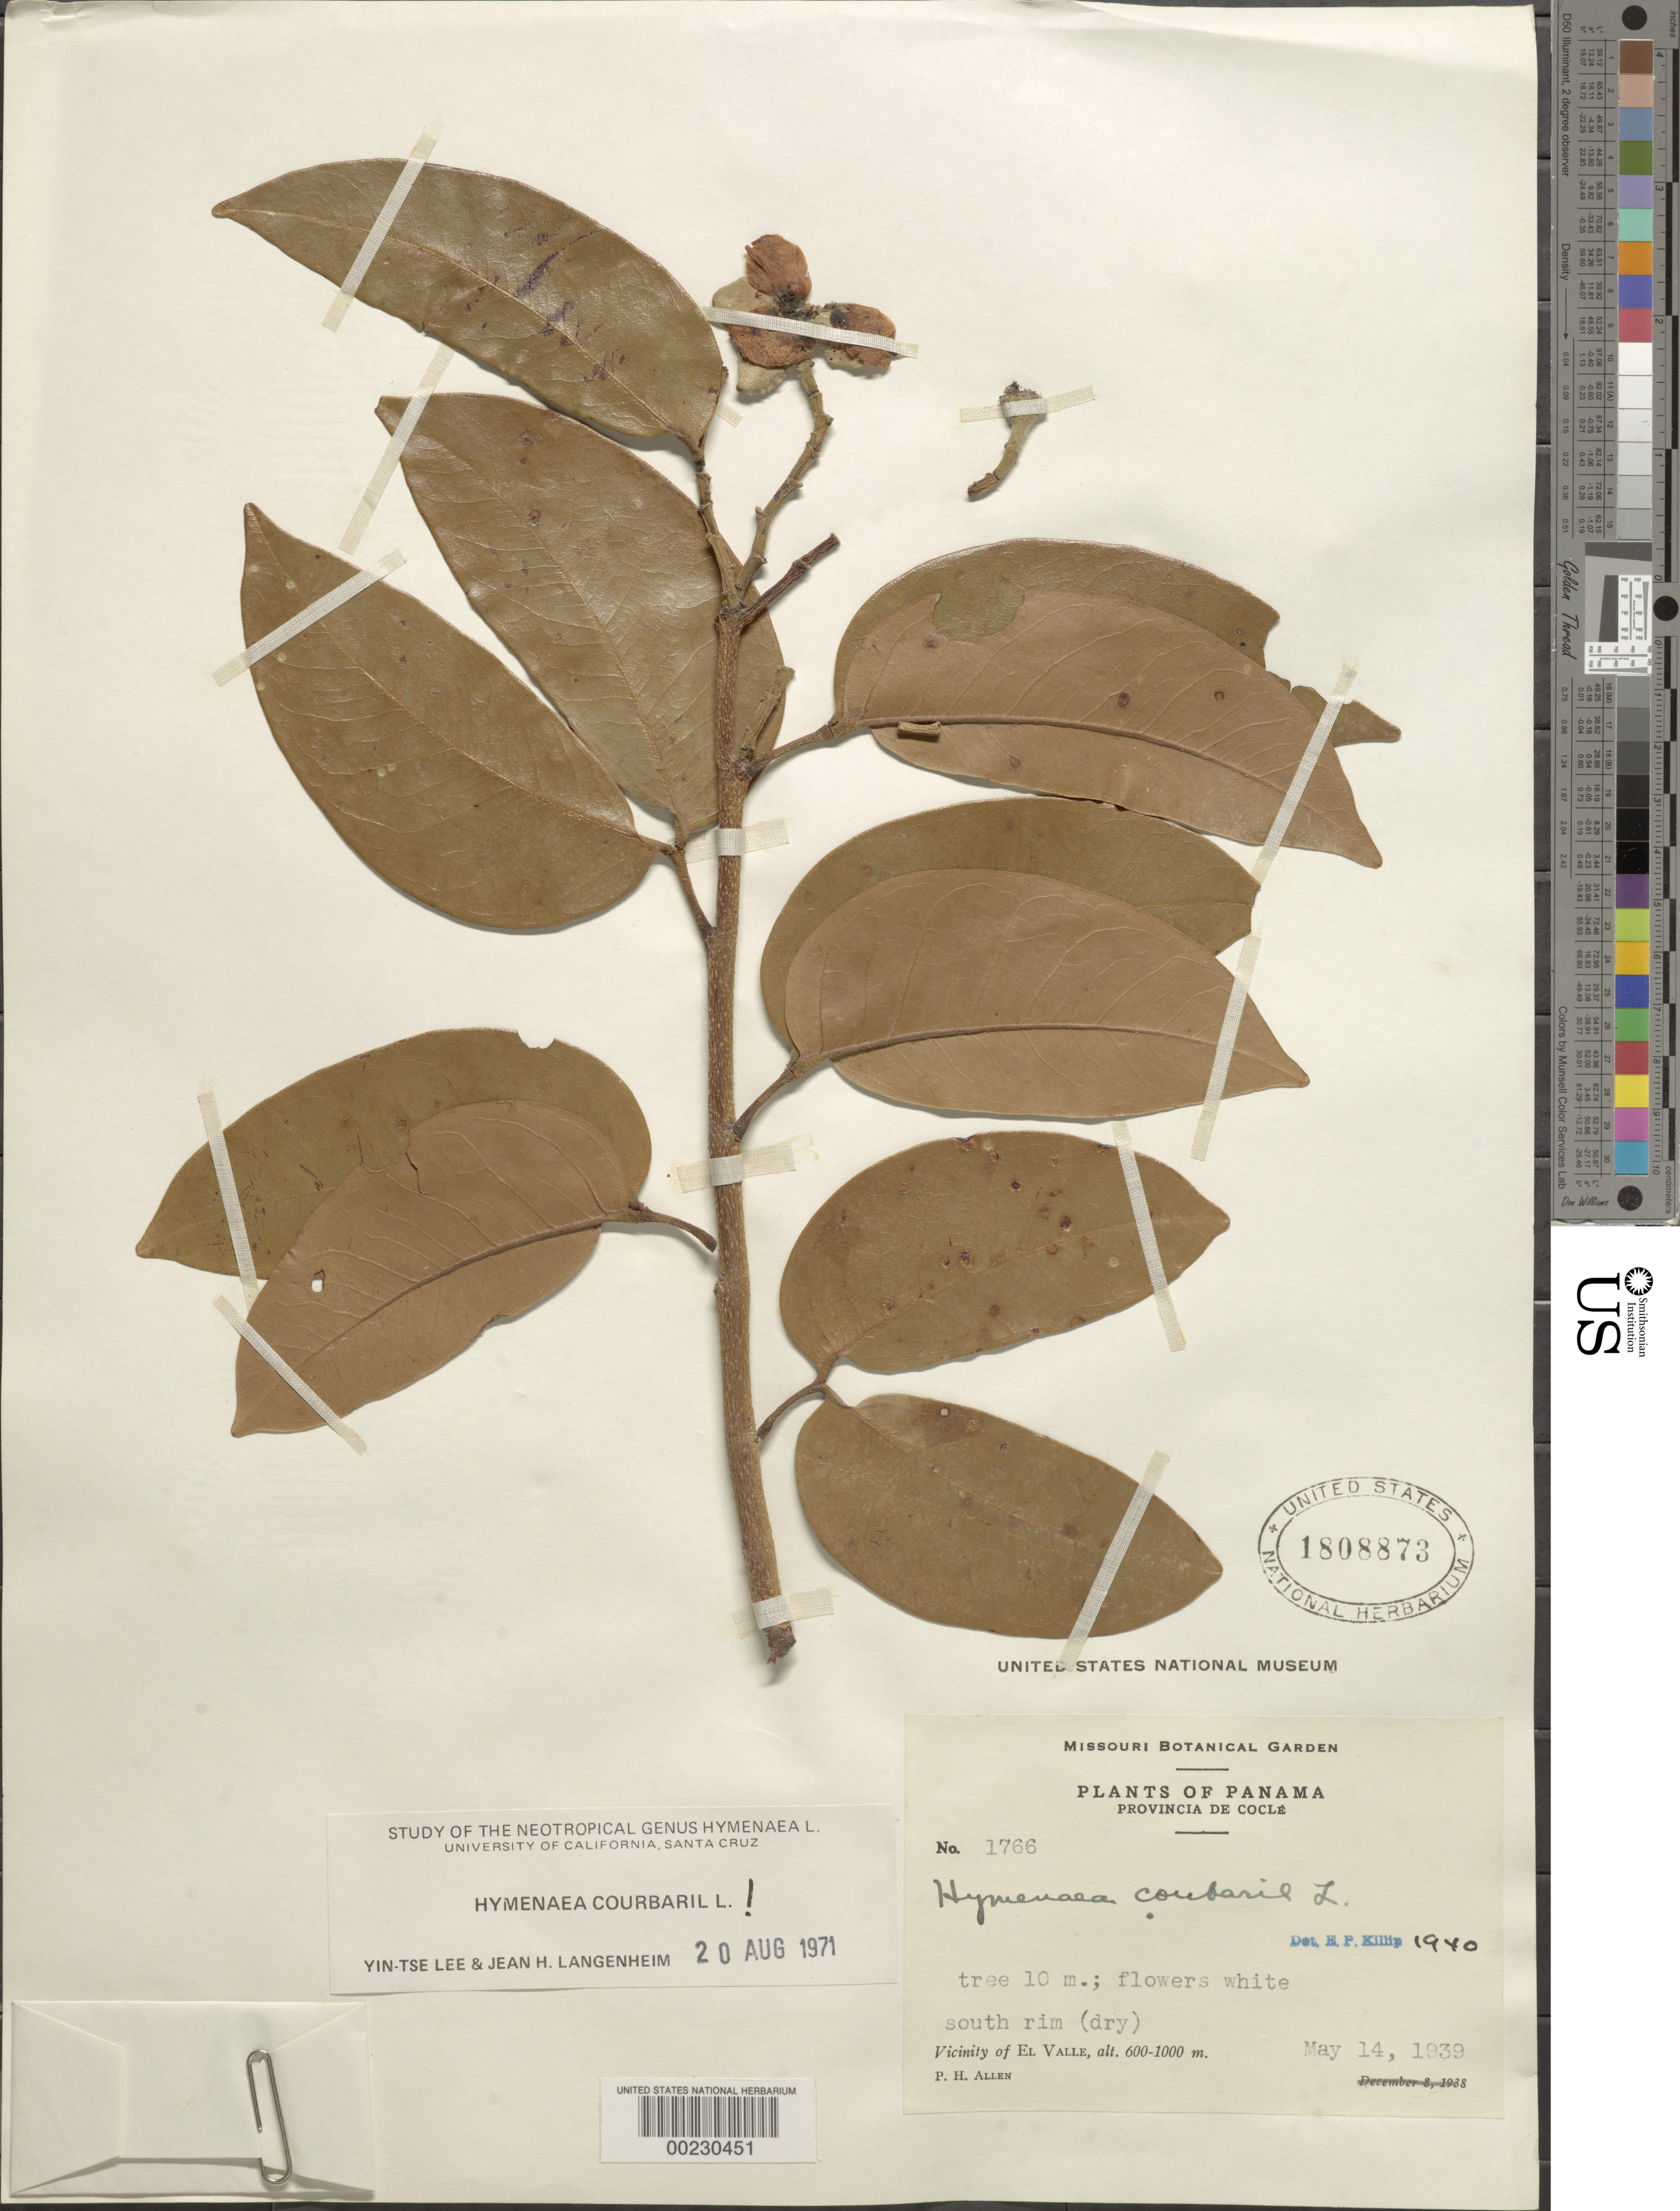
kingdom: Plantae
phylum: Tracheophyta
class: Magnoliopsida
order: Fabales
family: Fabaceae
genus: Hymenaea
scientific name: Hymenaea courbaril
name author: L.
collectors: P. H. Allen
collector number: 1766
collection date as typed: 14 May 1939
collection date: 1939-05-14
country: Panama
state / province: Coclé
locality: Vicinity of el Valle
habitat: S rim (dry)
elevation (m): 600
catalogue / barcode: US 1808873